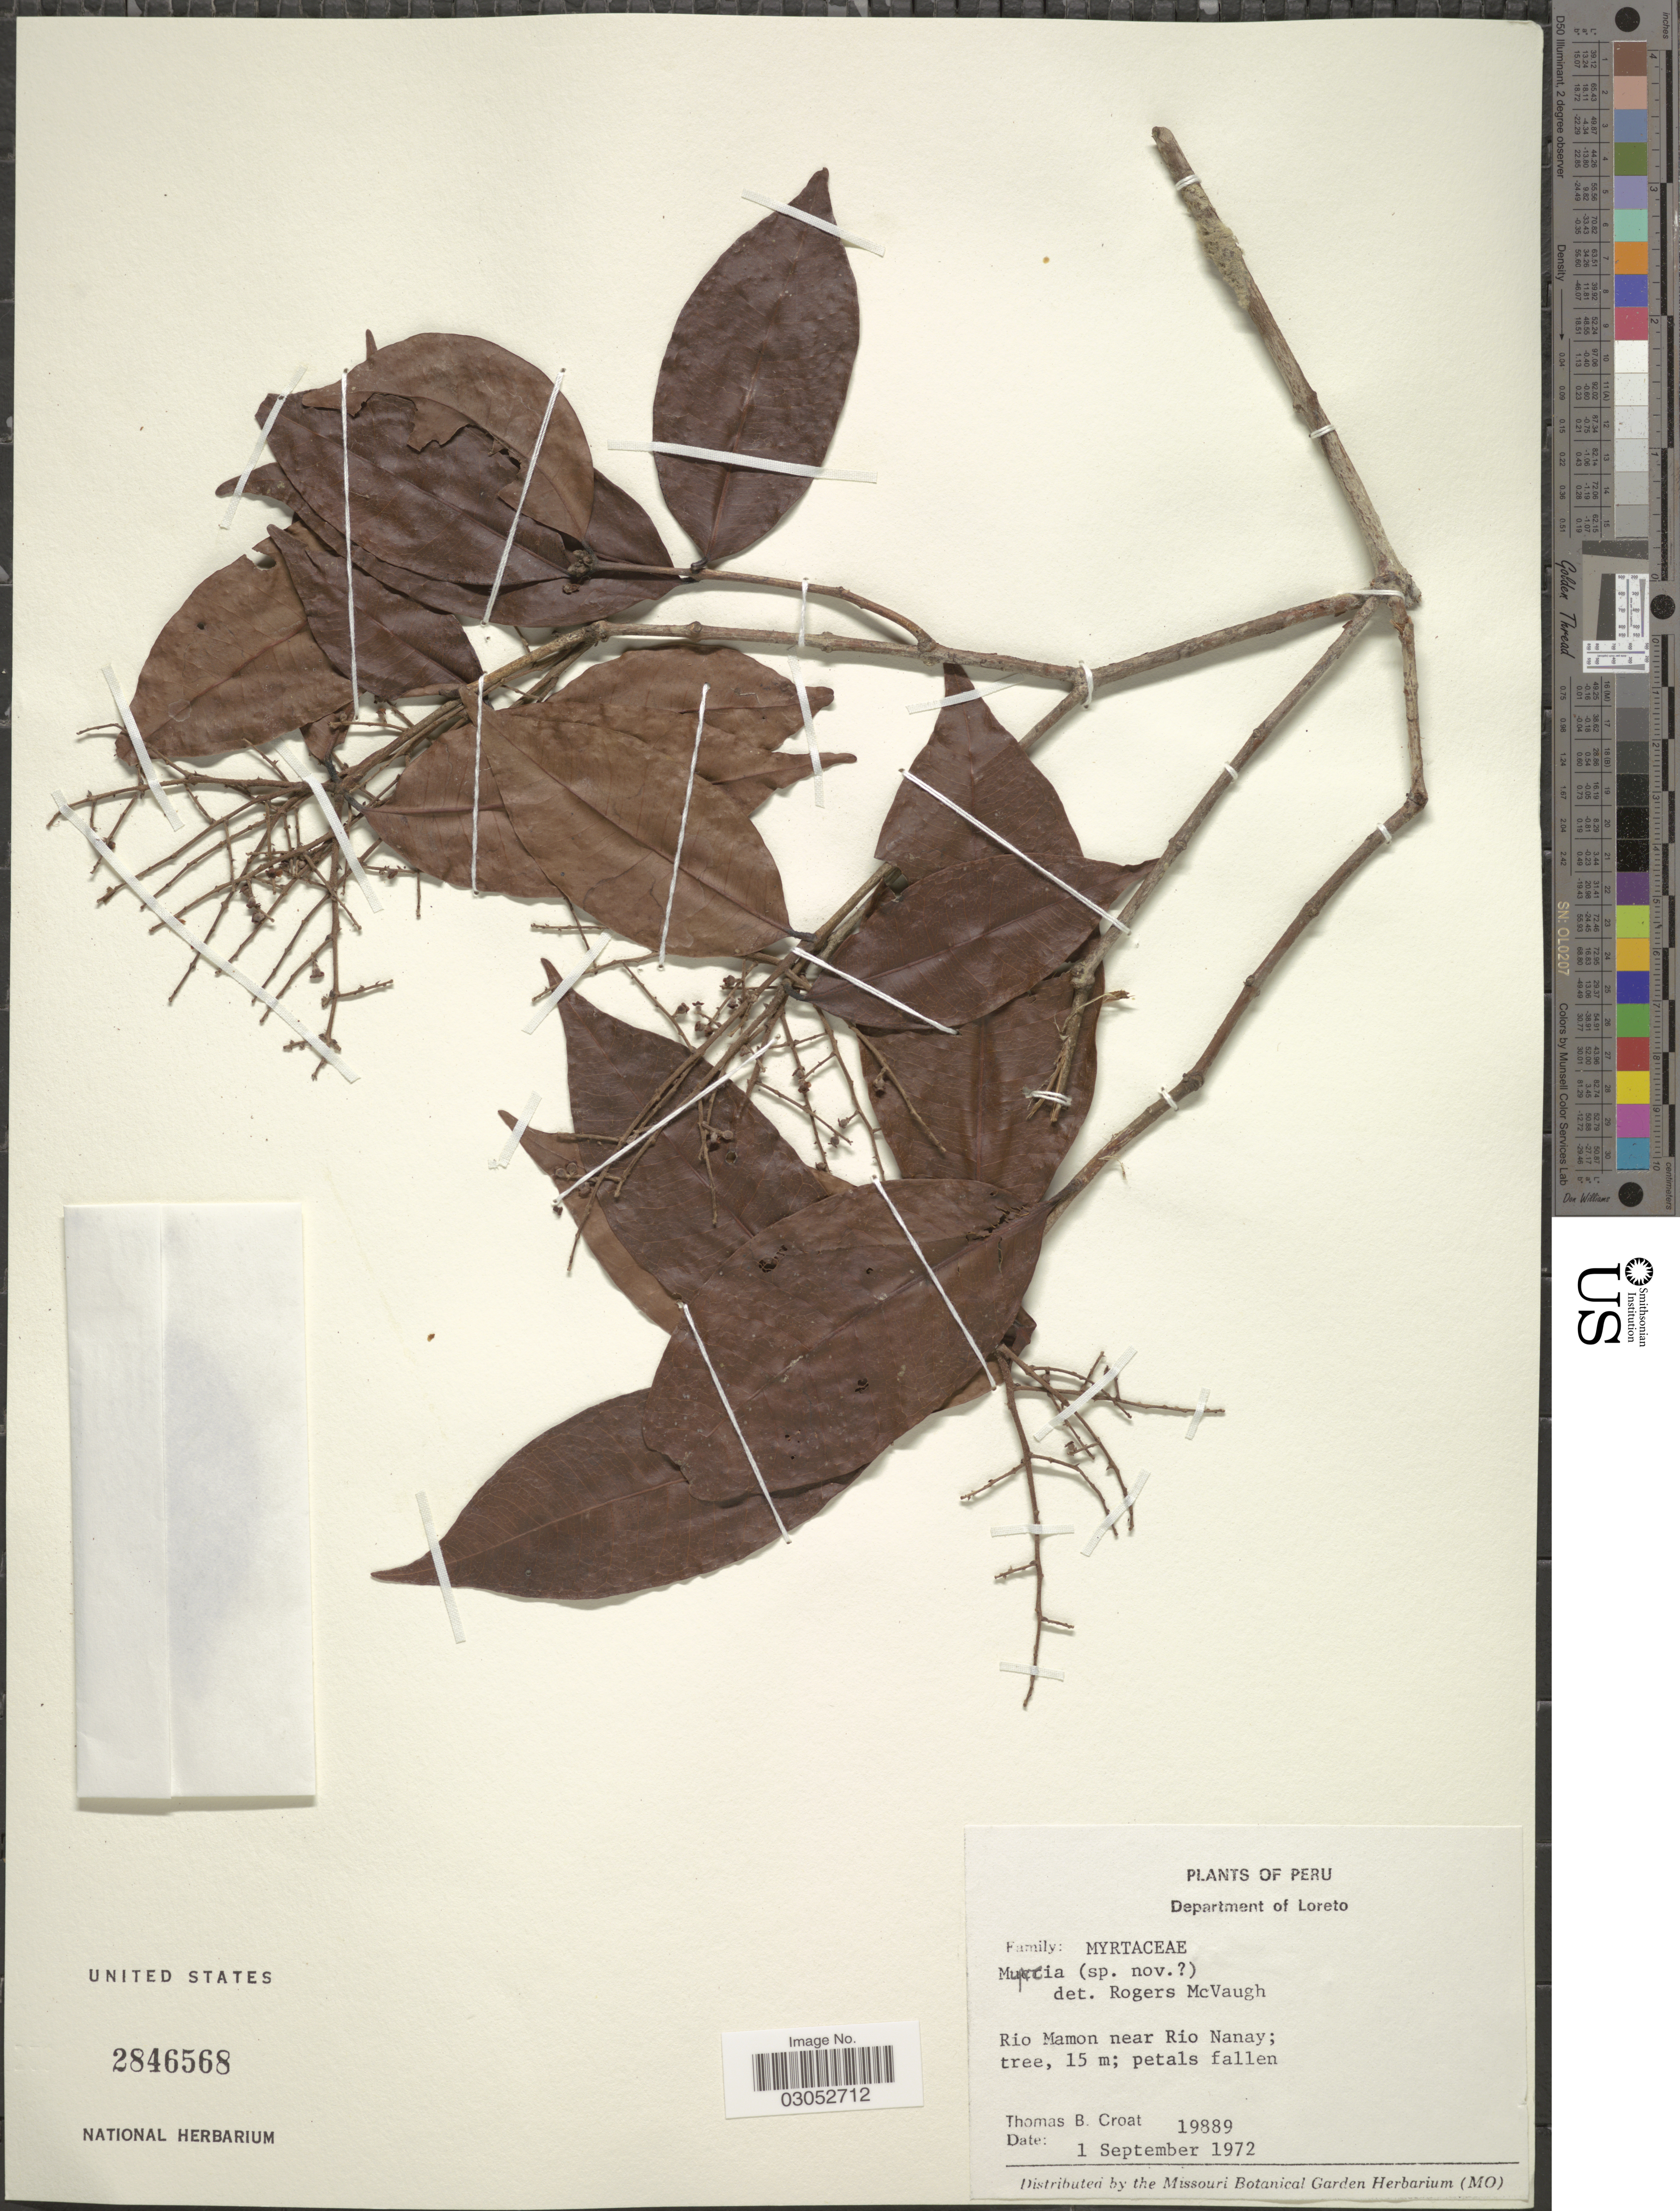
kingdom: Plantae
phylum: Tracheophyta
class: Magnoliopsida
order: Myrtales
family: Myrtaceae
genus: Myrcia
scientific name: Myrcia sp.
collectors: T. B. Croat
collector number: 19889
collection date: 1972-09-01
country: Peru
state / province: Loreto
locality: Department of Loreto. Rio Mamon near Rio Nanay.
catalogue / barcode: US 2846568